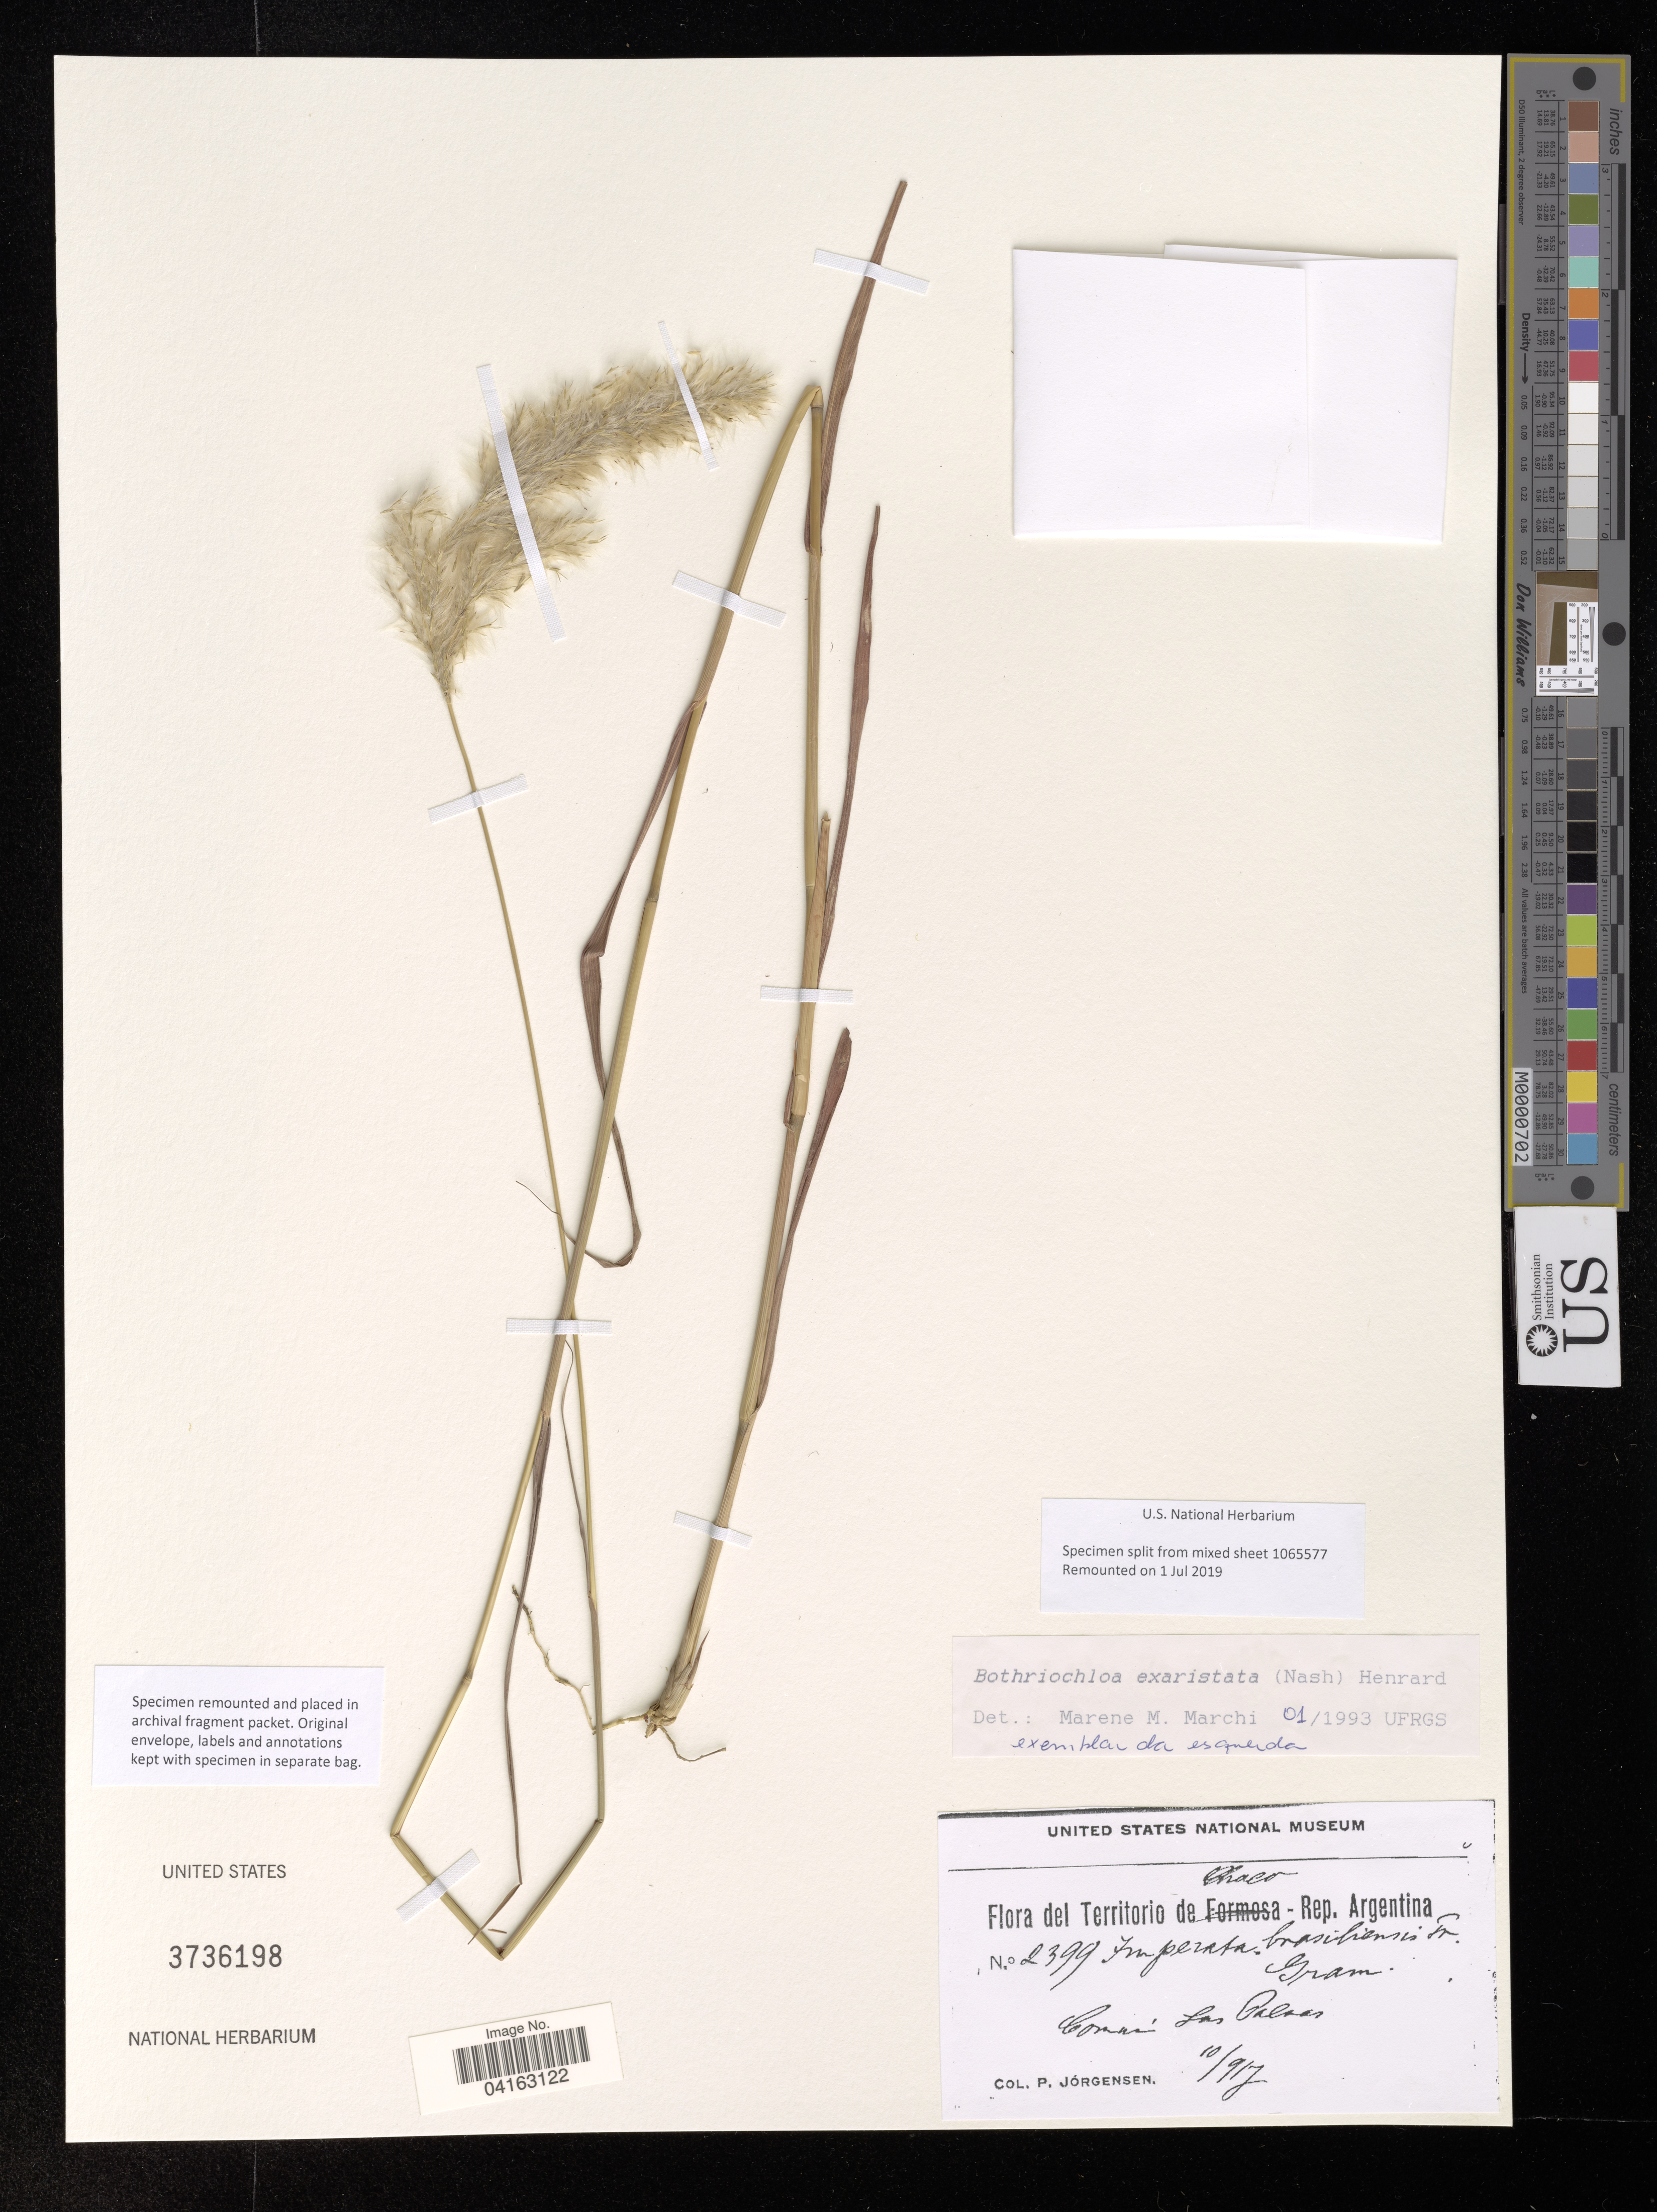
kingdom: Plantae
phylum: Tracheophyta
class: Liliopsida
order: Poales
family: Poaceae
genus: Bothriochloa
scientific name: Bothriochloa exaristata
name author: (Nash) Henr.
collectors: P. Jorgensen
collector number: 2399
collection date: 1917-10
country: Argentina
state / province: Chaco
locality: Territorio de Chaco. Coman Las Palmas.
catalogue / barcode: US 3736198